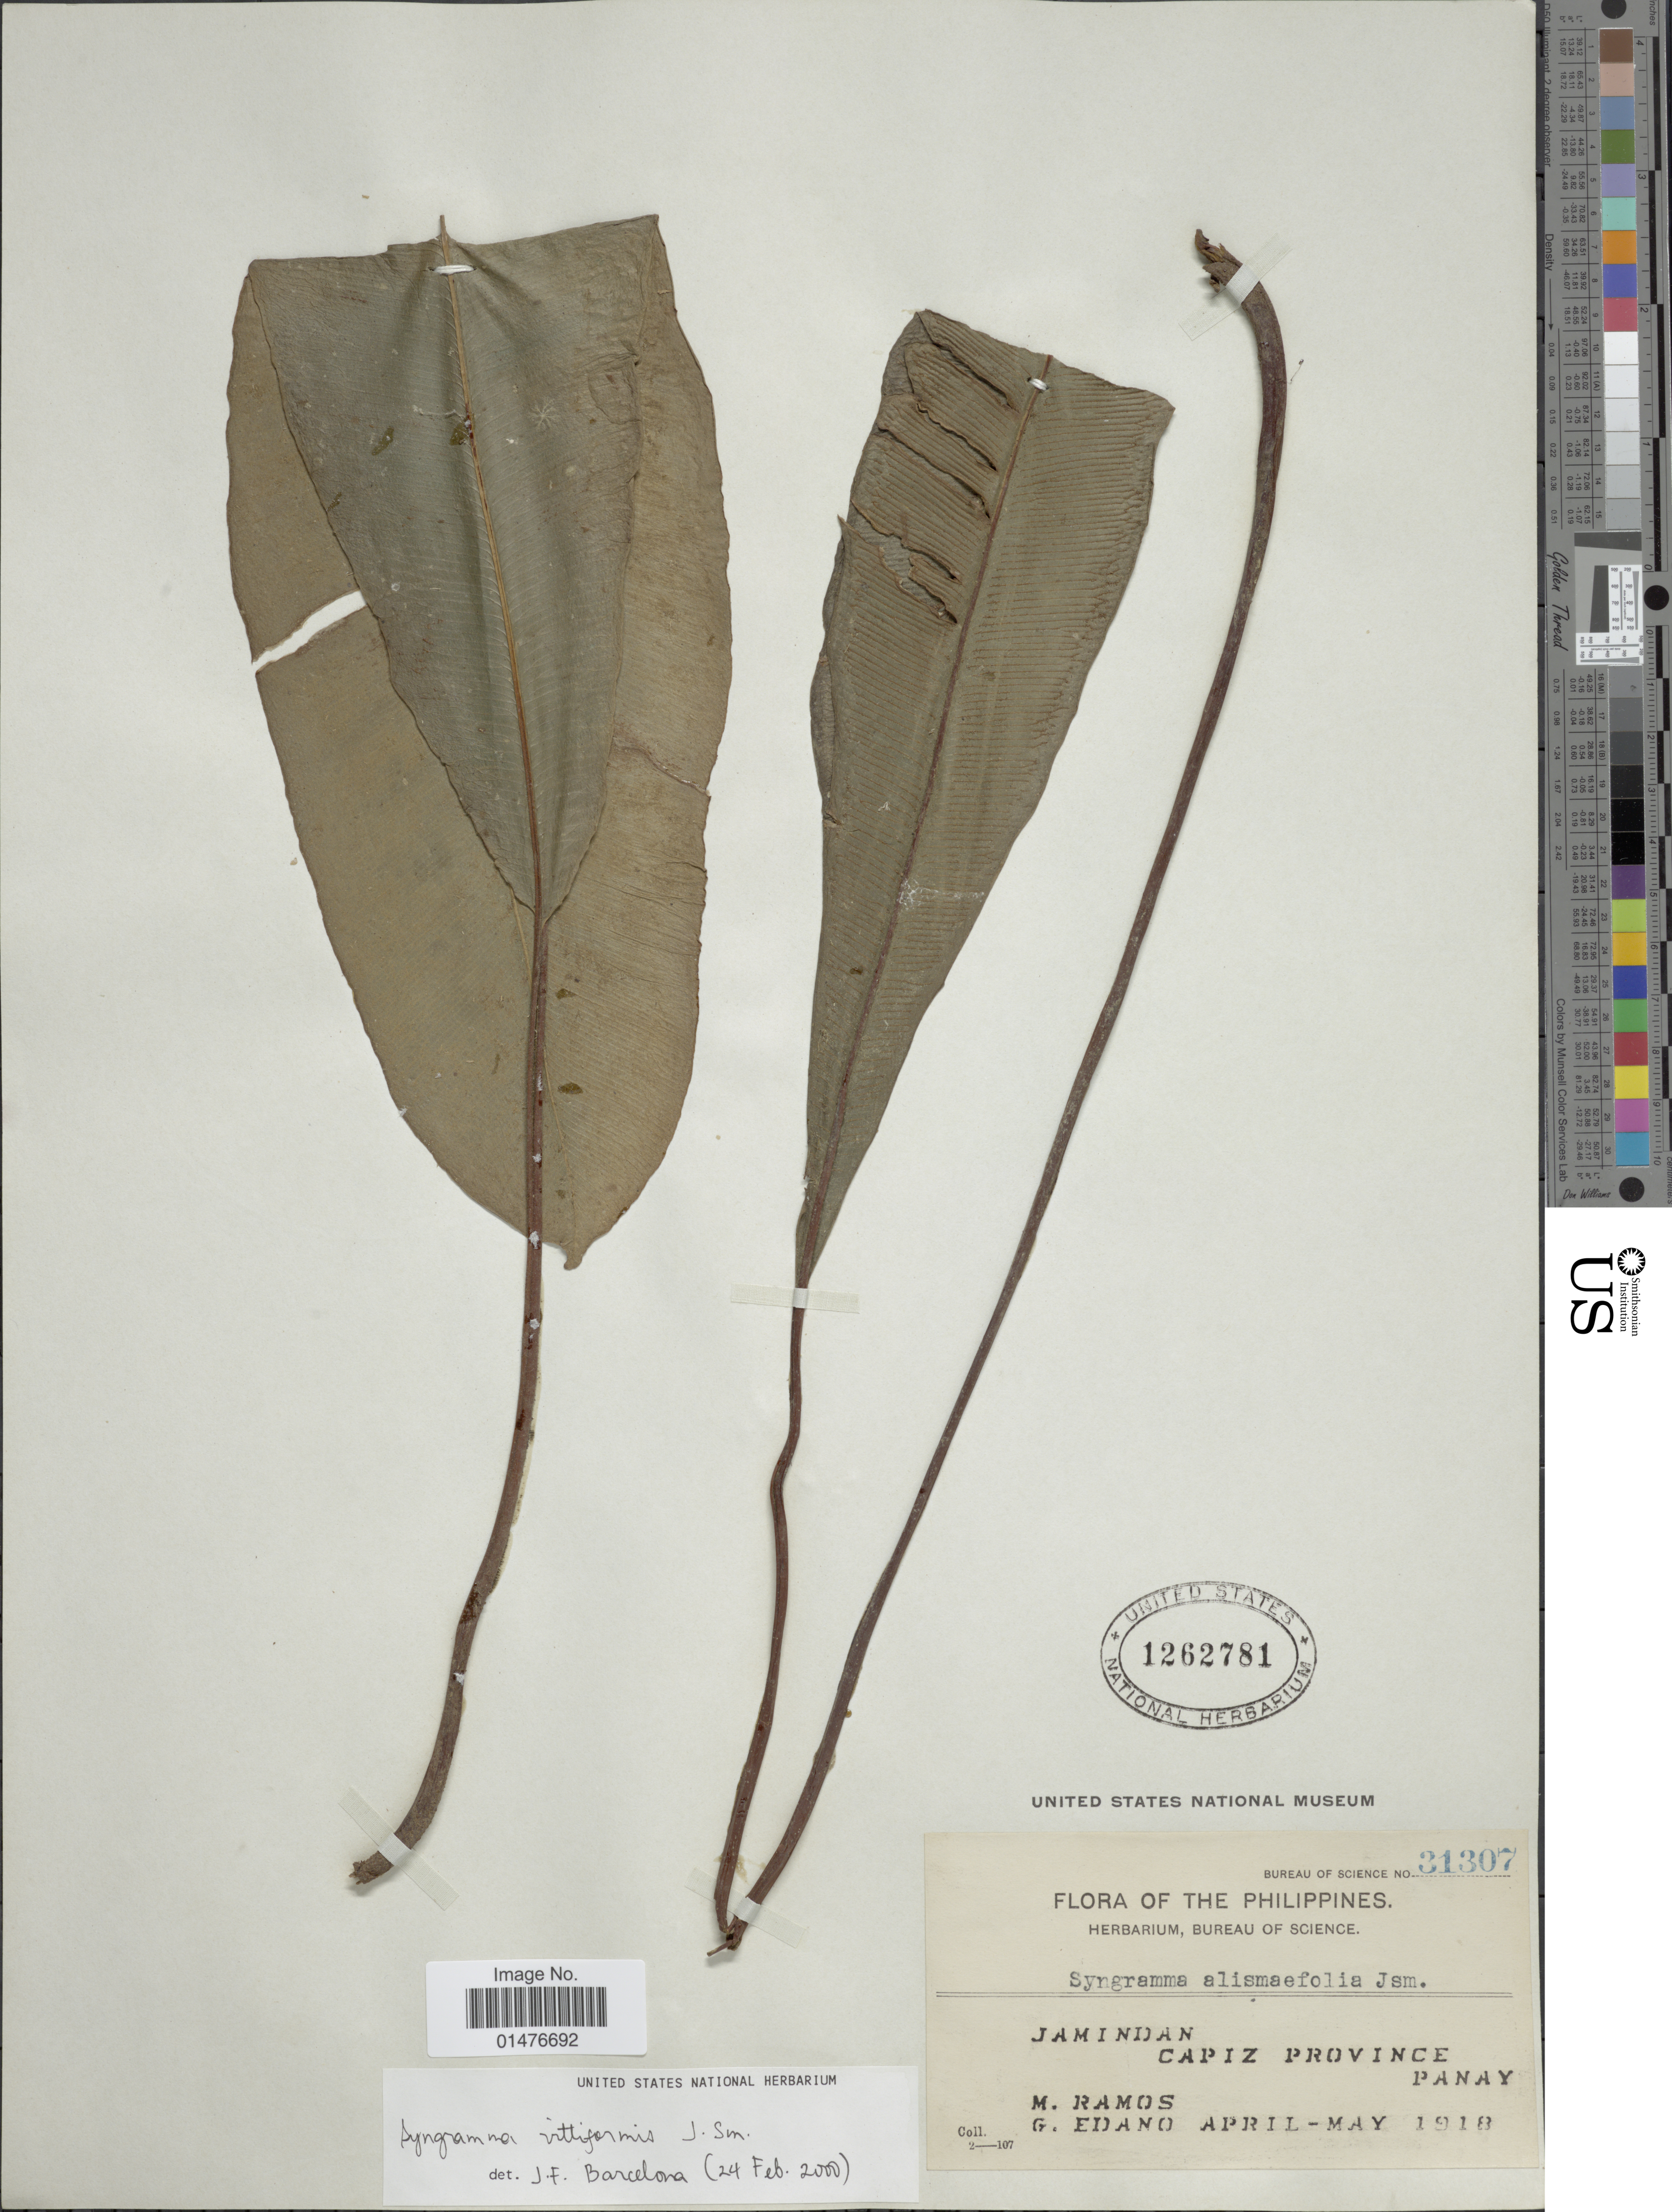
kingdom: Plantae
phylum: Tracheophyta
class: Polypodiopsida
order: Polypodiales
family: Pteridaceae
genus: Syngramma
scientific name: Syngramma vittiformis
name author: J. Sm.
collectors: M. Ramos & G. Edaño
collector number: Bureau of Science31307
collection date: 1918-04/1918-05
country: Philippines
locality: Jamindan, Capiz Province Panay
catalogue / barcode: US 1262781